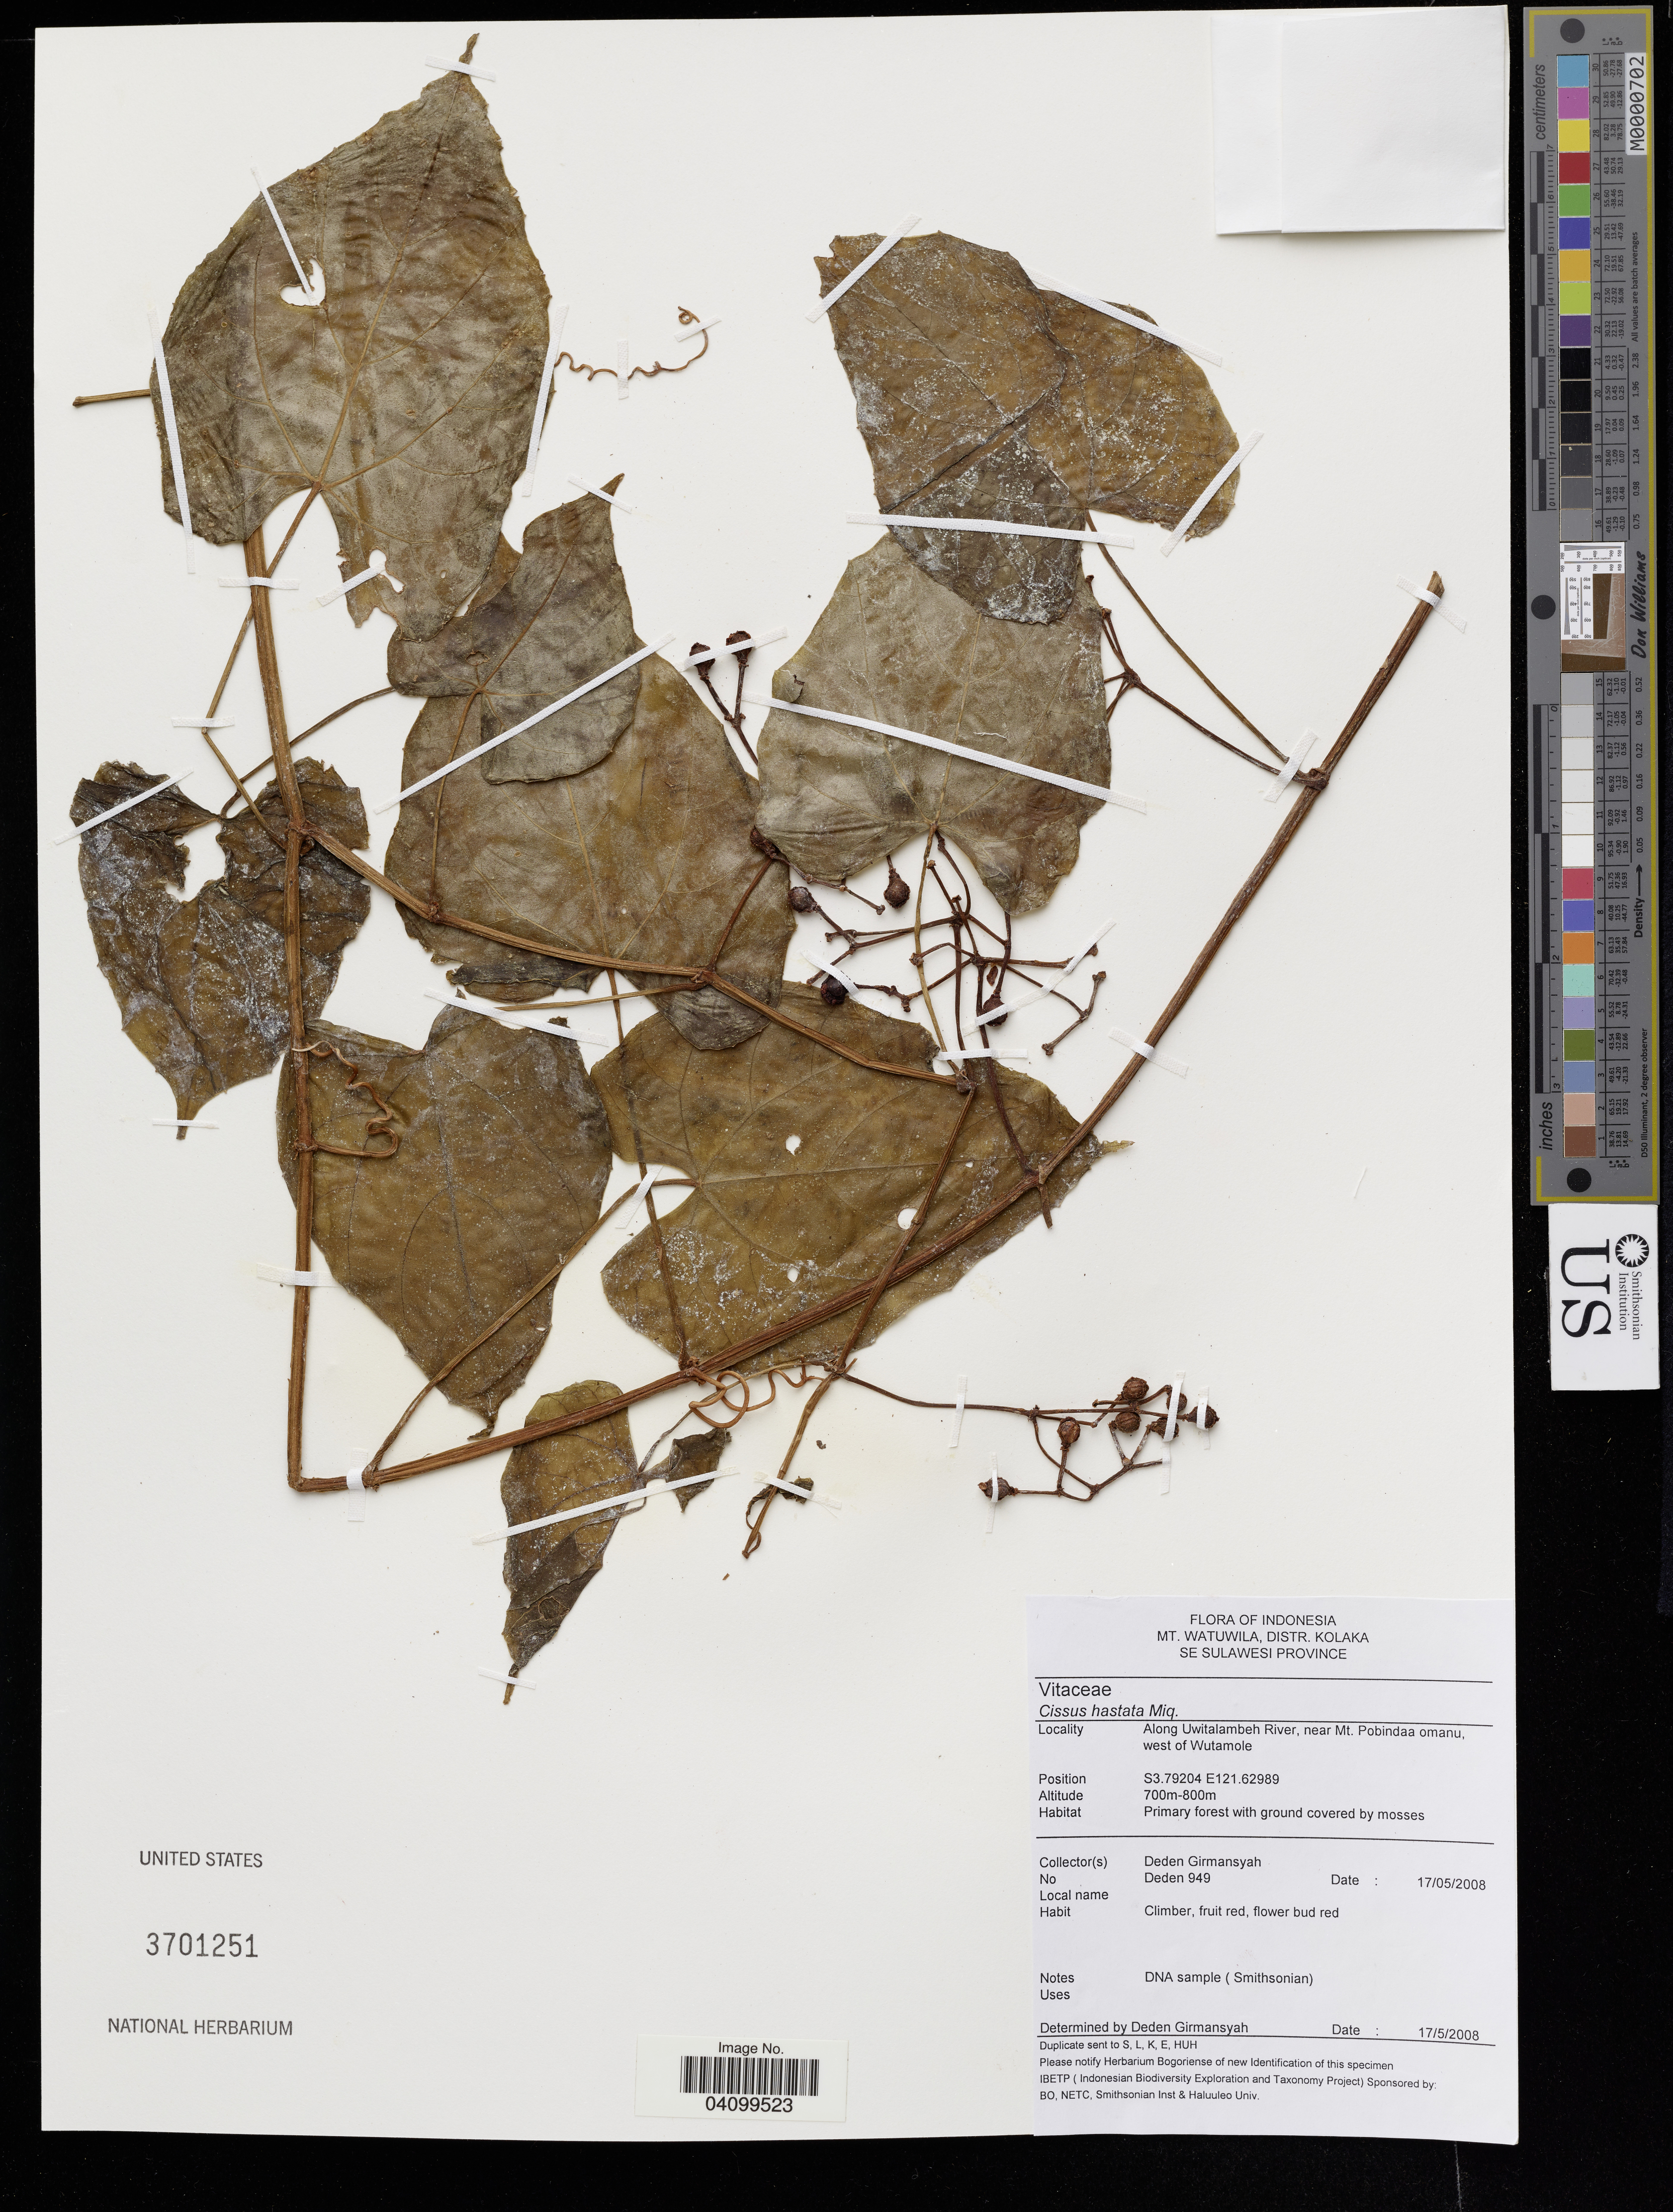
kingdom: Plantae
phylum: Tracheophyta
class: Magnoliopsida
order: Vitales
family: Vitaceae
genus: Cissus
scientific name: Cissus hastata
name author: Miq.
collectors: G. Deden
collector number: Deden 949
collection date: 2008-05-17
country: Indonesia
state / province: Sulawesi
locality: Mt. Watuwila, Distr. Kolaka. SE Sulawesi Province. Along Uwitalambeh River, near Mt. Pobindaa omanu, west of Wutamole.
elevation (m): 700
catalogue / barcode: US 3701251